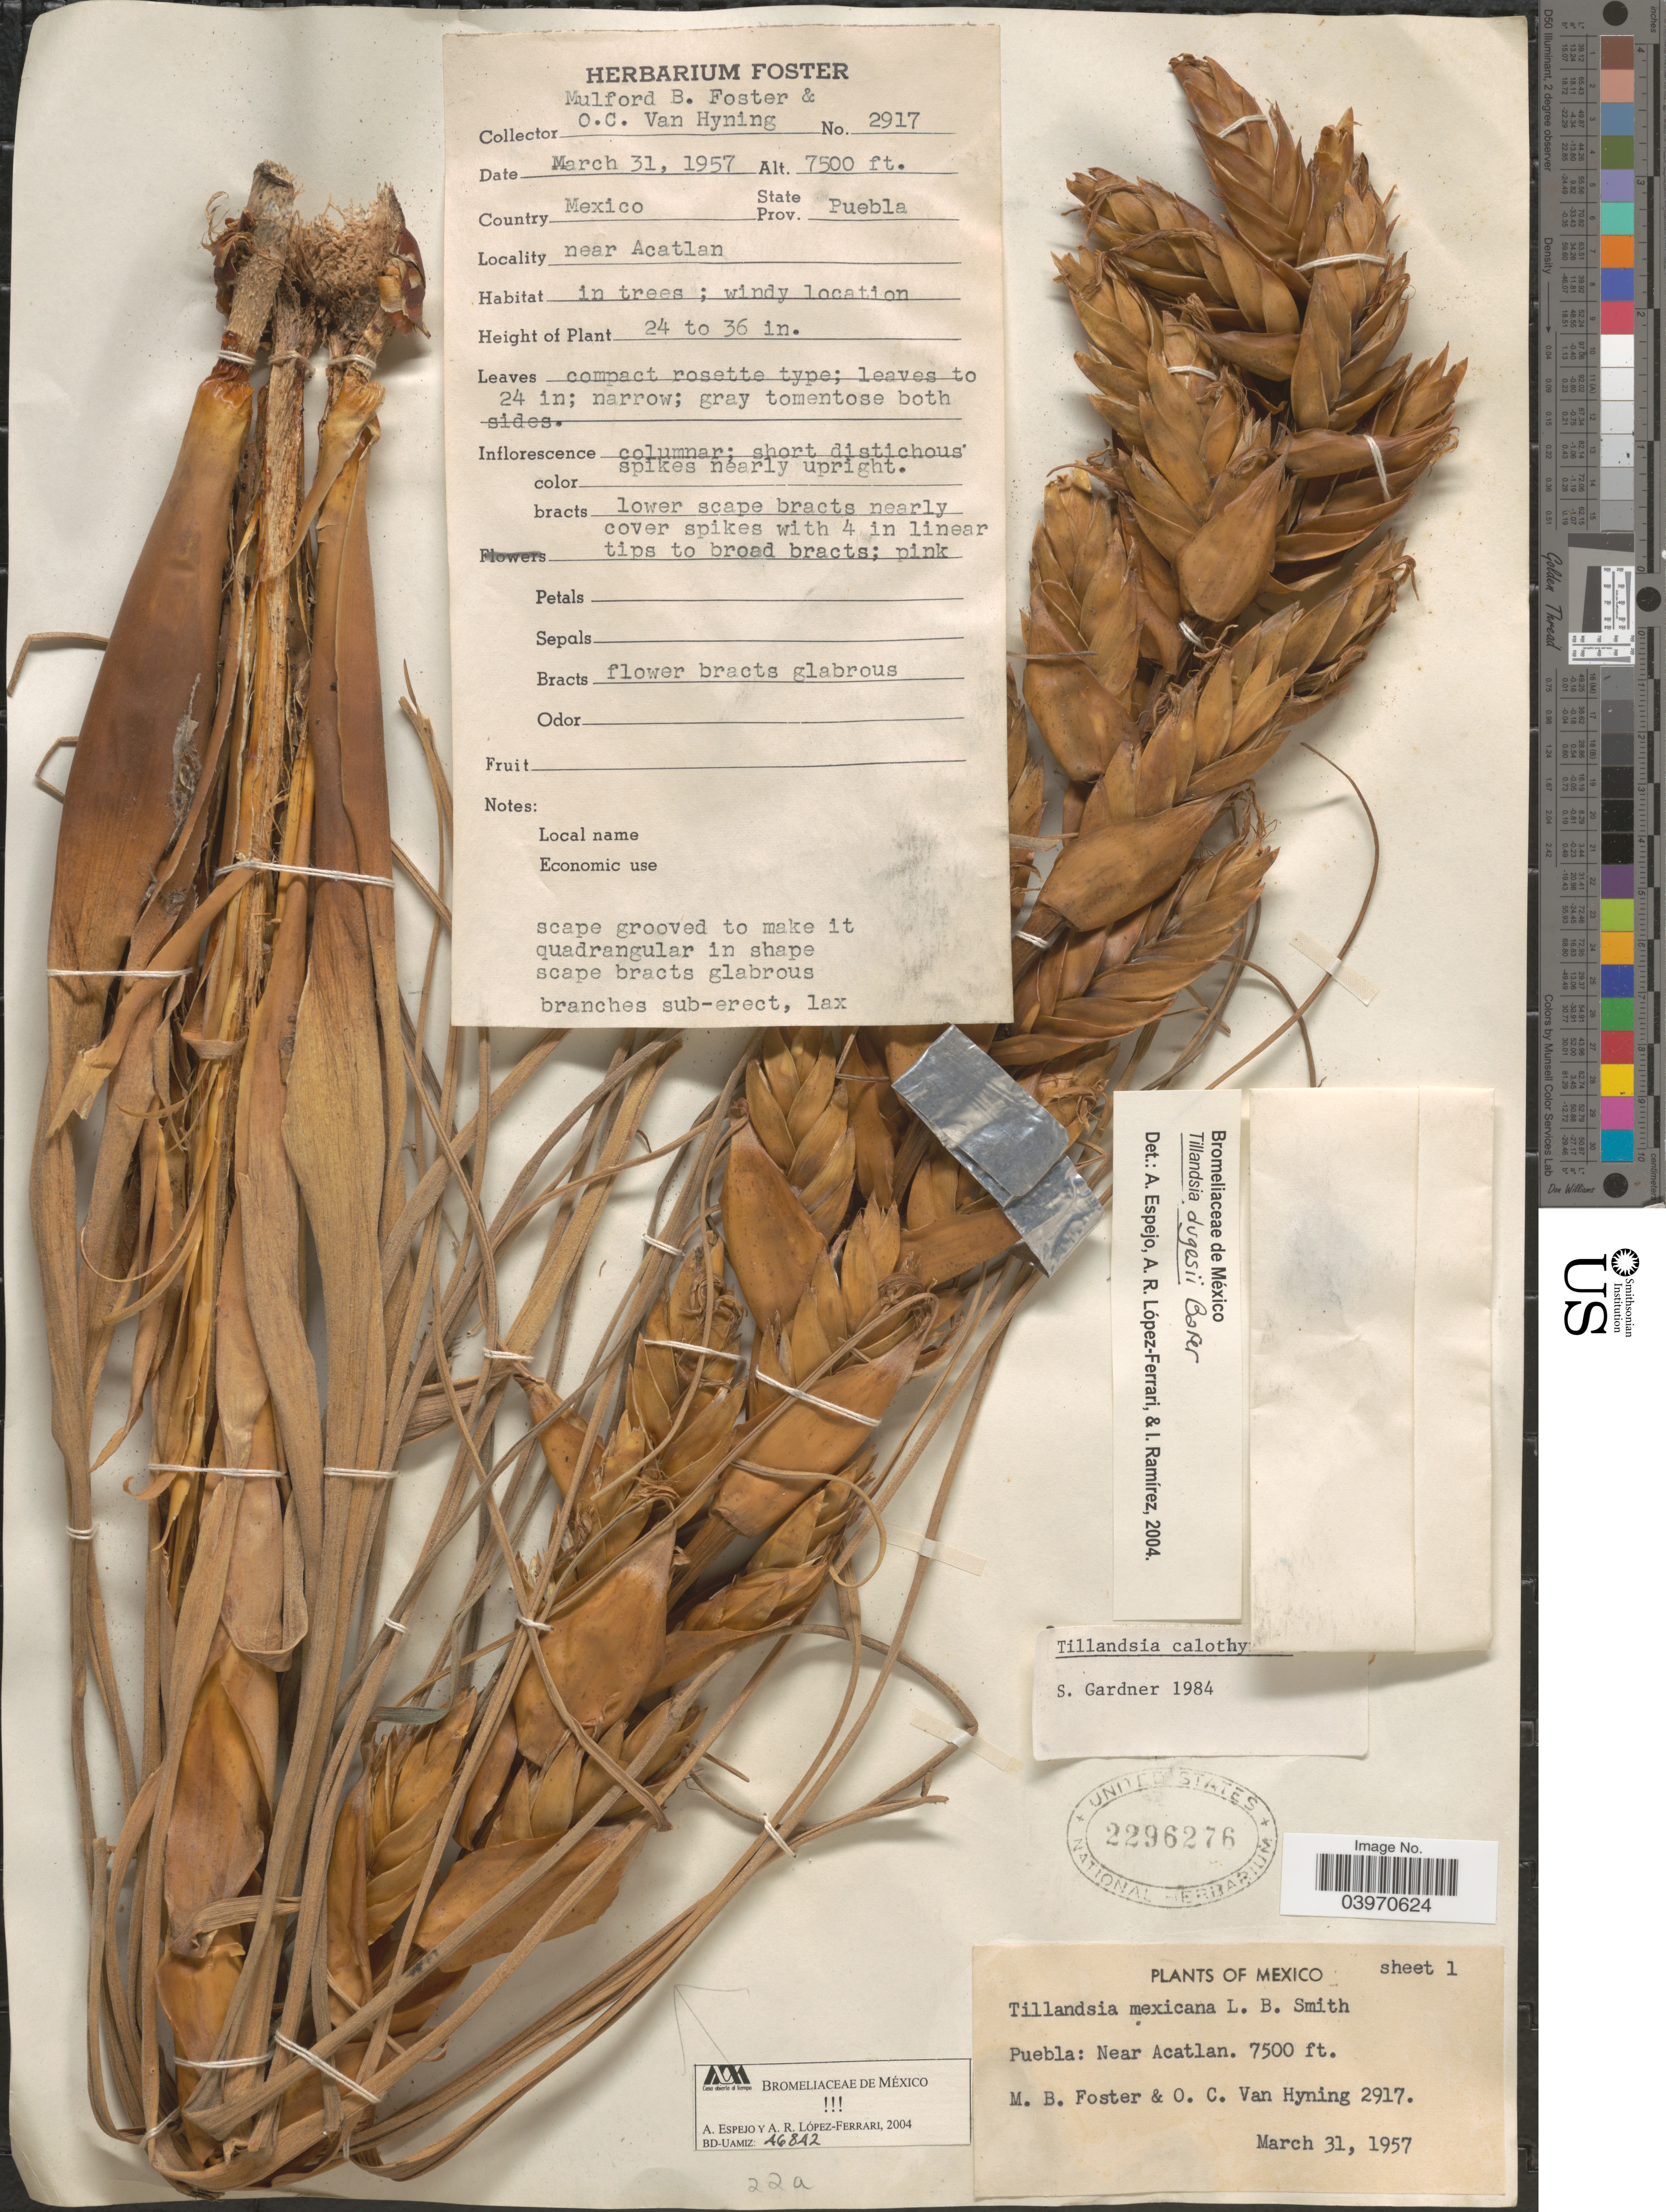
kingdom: Plantae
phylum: Tracheophyta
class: Liliopsida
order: Poales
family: Bromeliaceae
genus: Tillandsia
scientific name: Tillandsia dugesii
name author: Baker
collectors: M. B. Foster & O. Van Hyning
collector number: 2917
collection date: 1957-03-31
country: Mexico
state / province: Puebla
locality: Near Acatlan.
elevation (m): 2286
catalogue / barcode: US 2296276